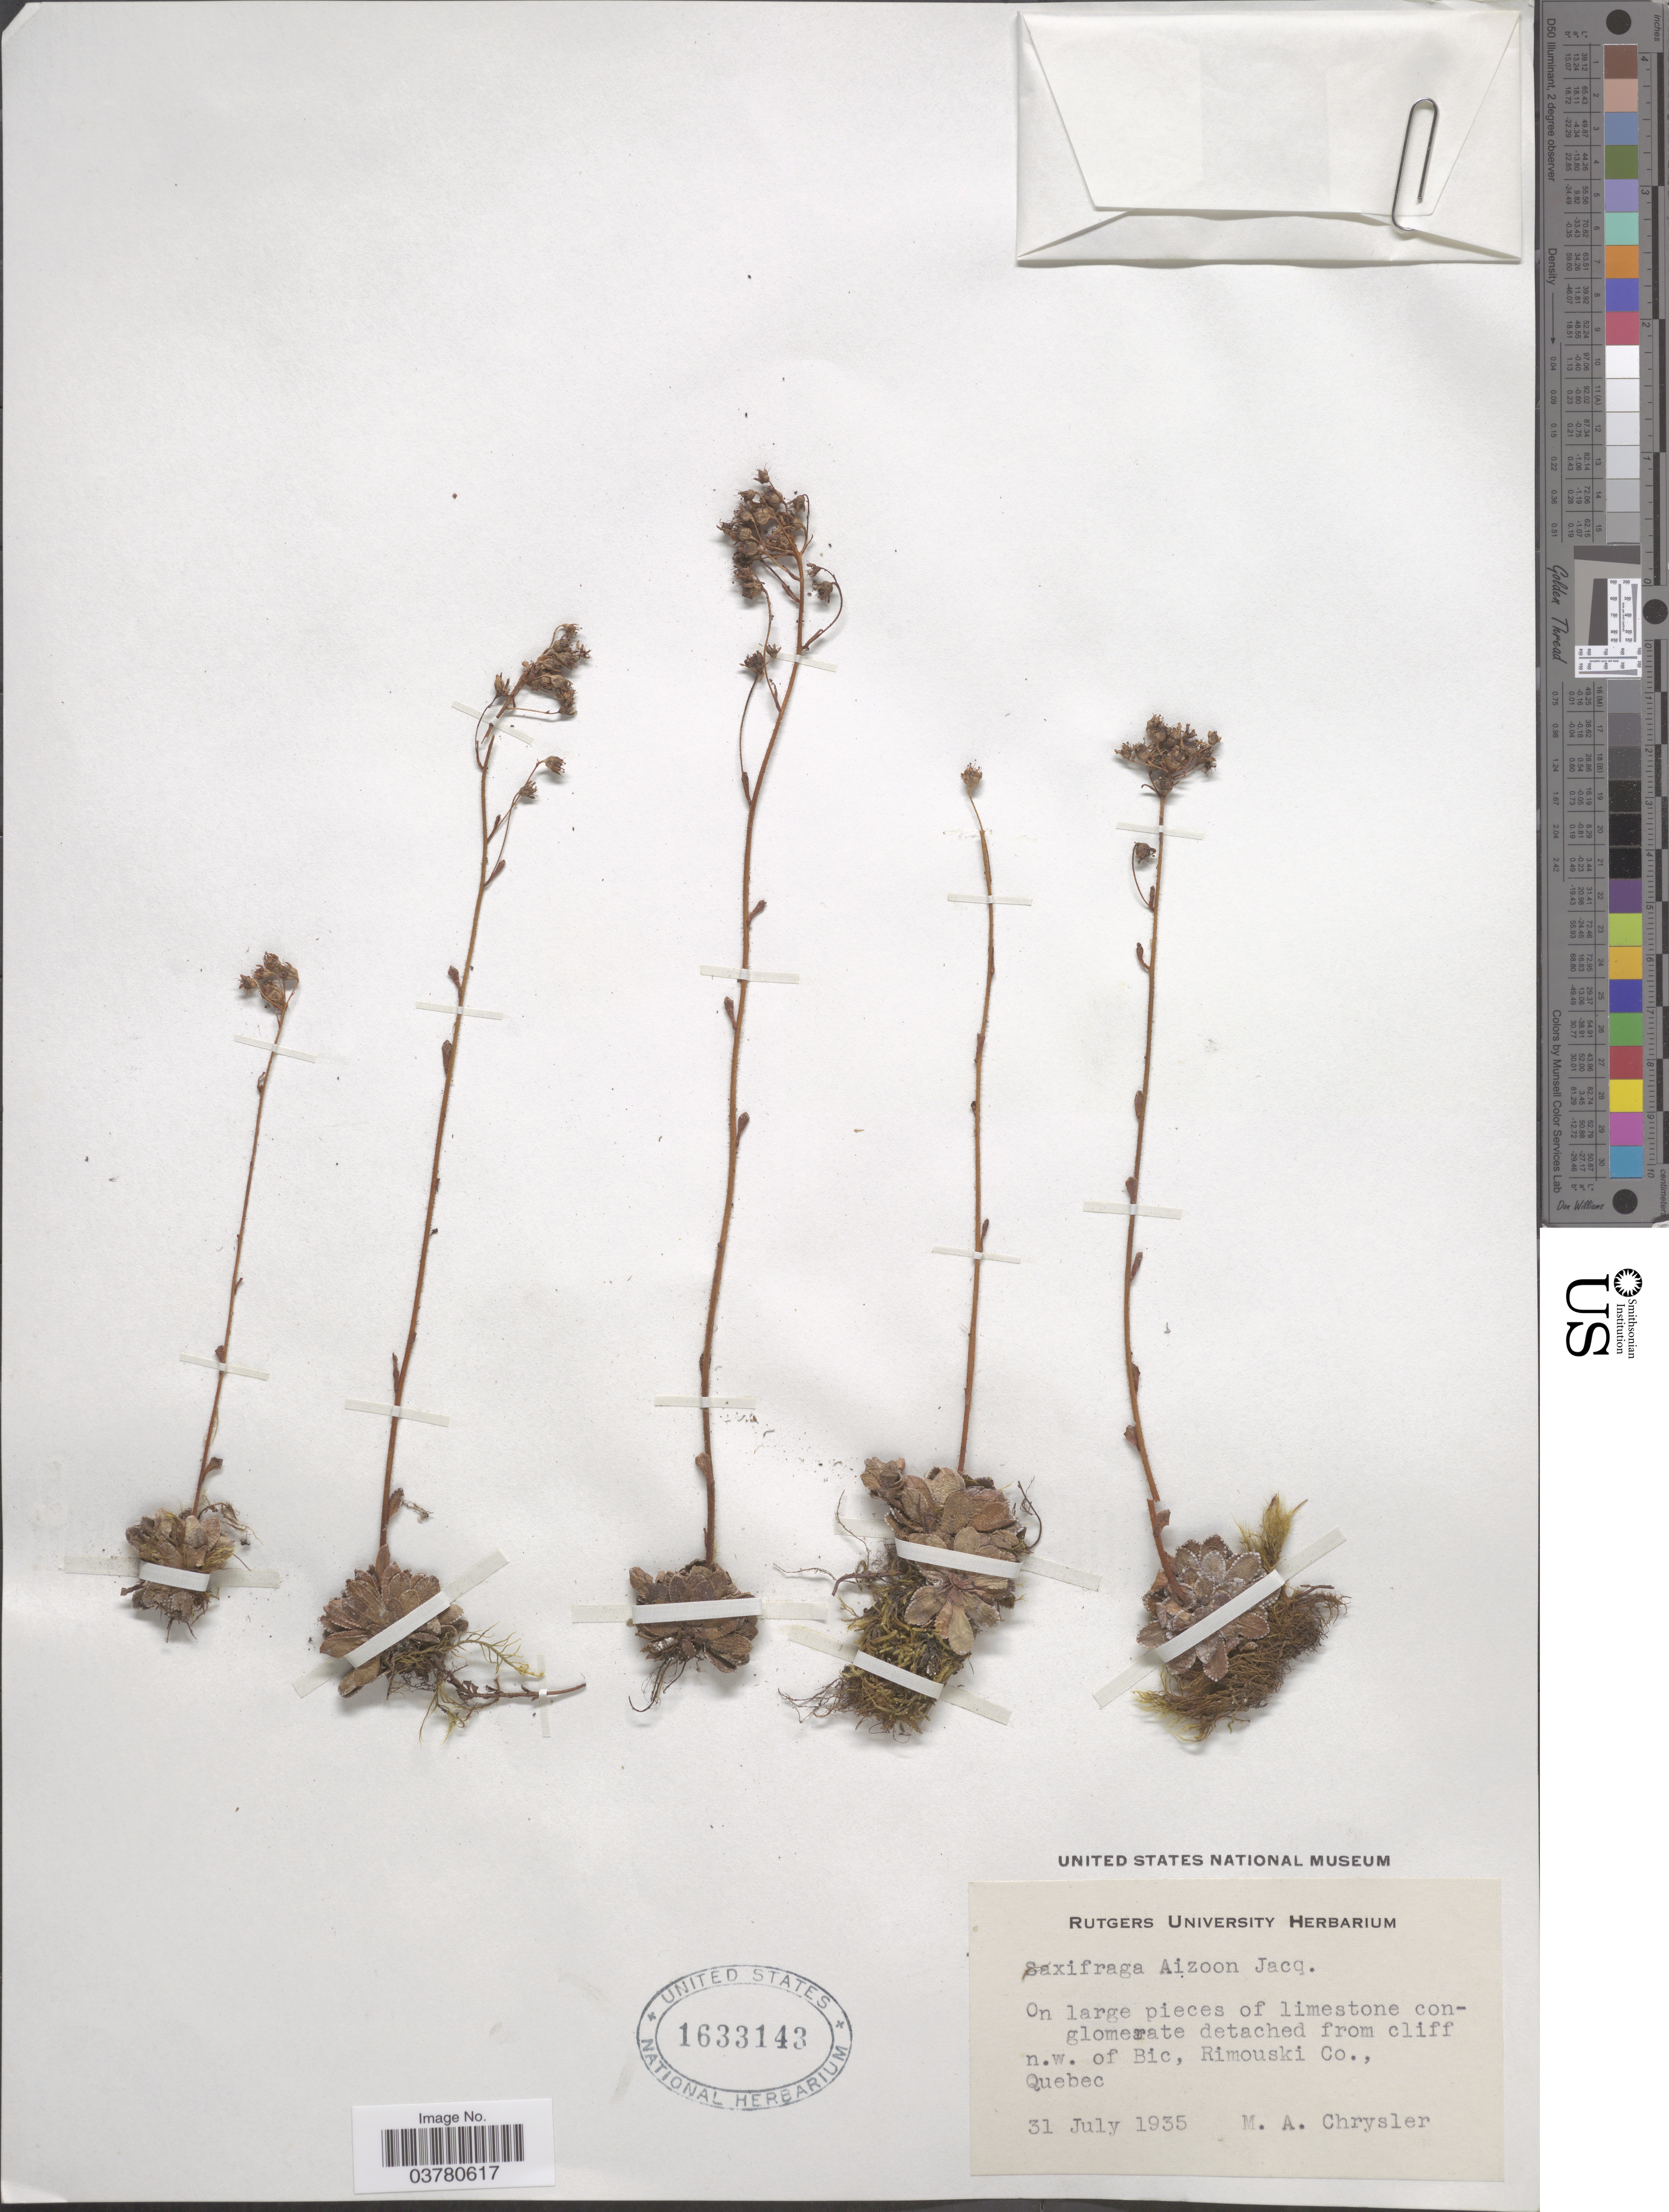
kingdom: Plantae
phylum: Tracheophyta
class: Magnoliopsida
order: Saxifragales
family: Saxifragaceae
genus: Saxifraga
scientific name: Saxifraga paniculata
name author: Mill.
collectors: M. Chrysler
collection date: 1935-07-31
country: Canada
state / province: Quebec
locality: N.w. of Bic, Rimouski Co.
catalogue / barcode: US 1633143